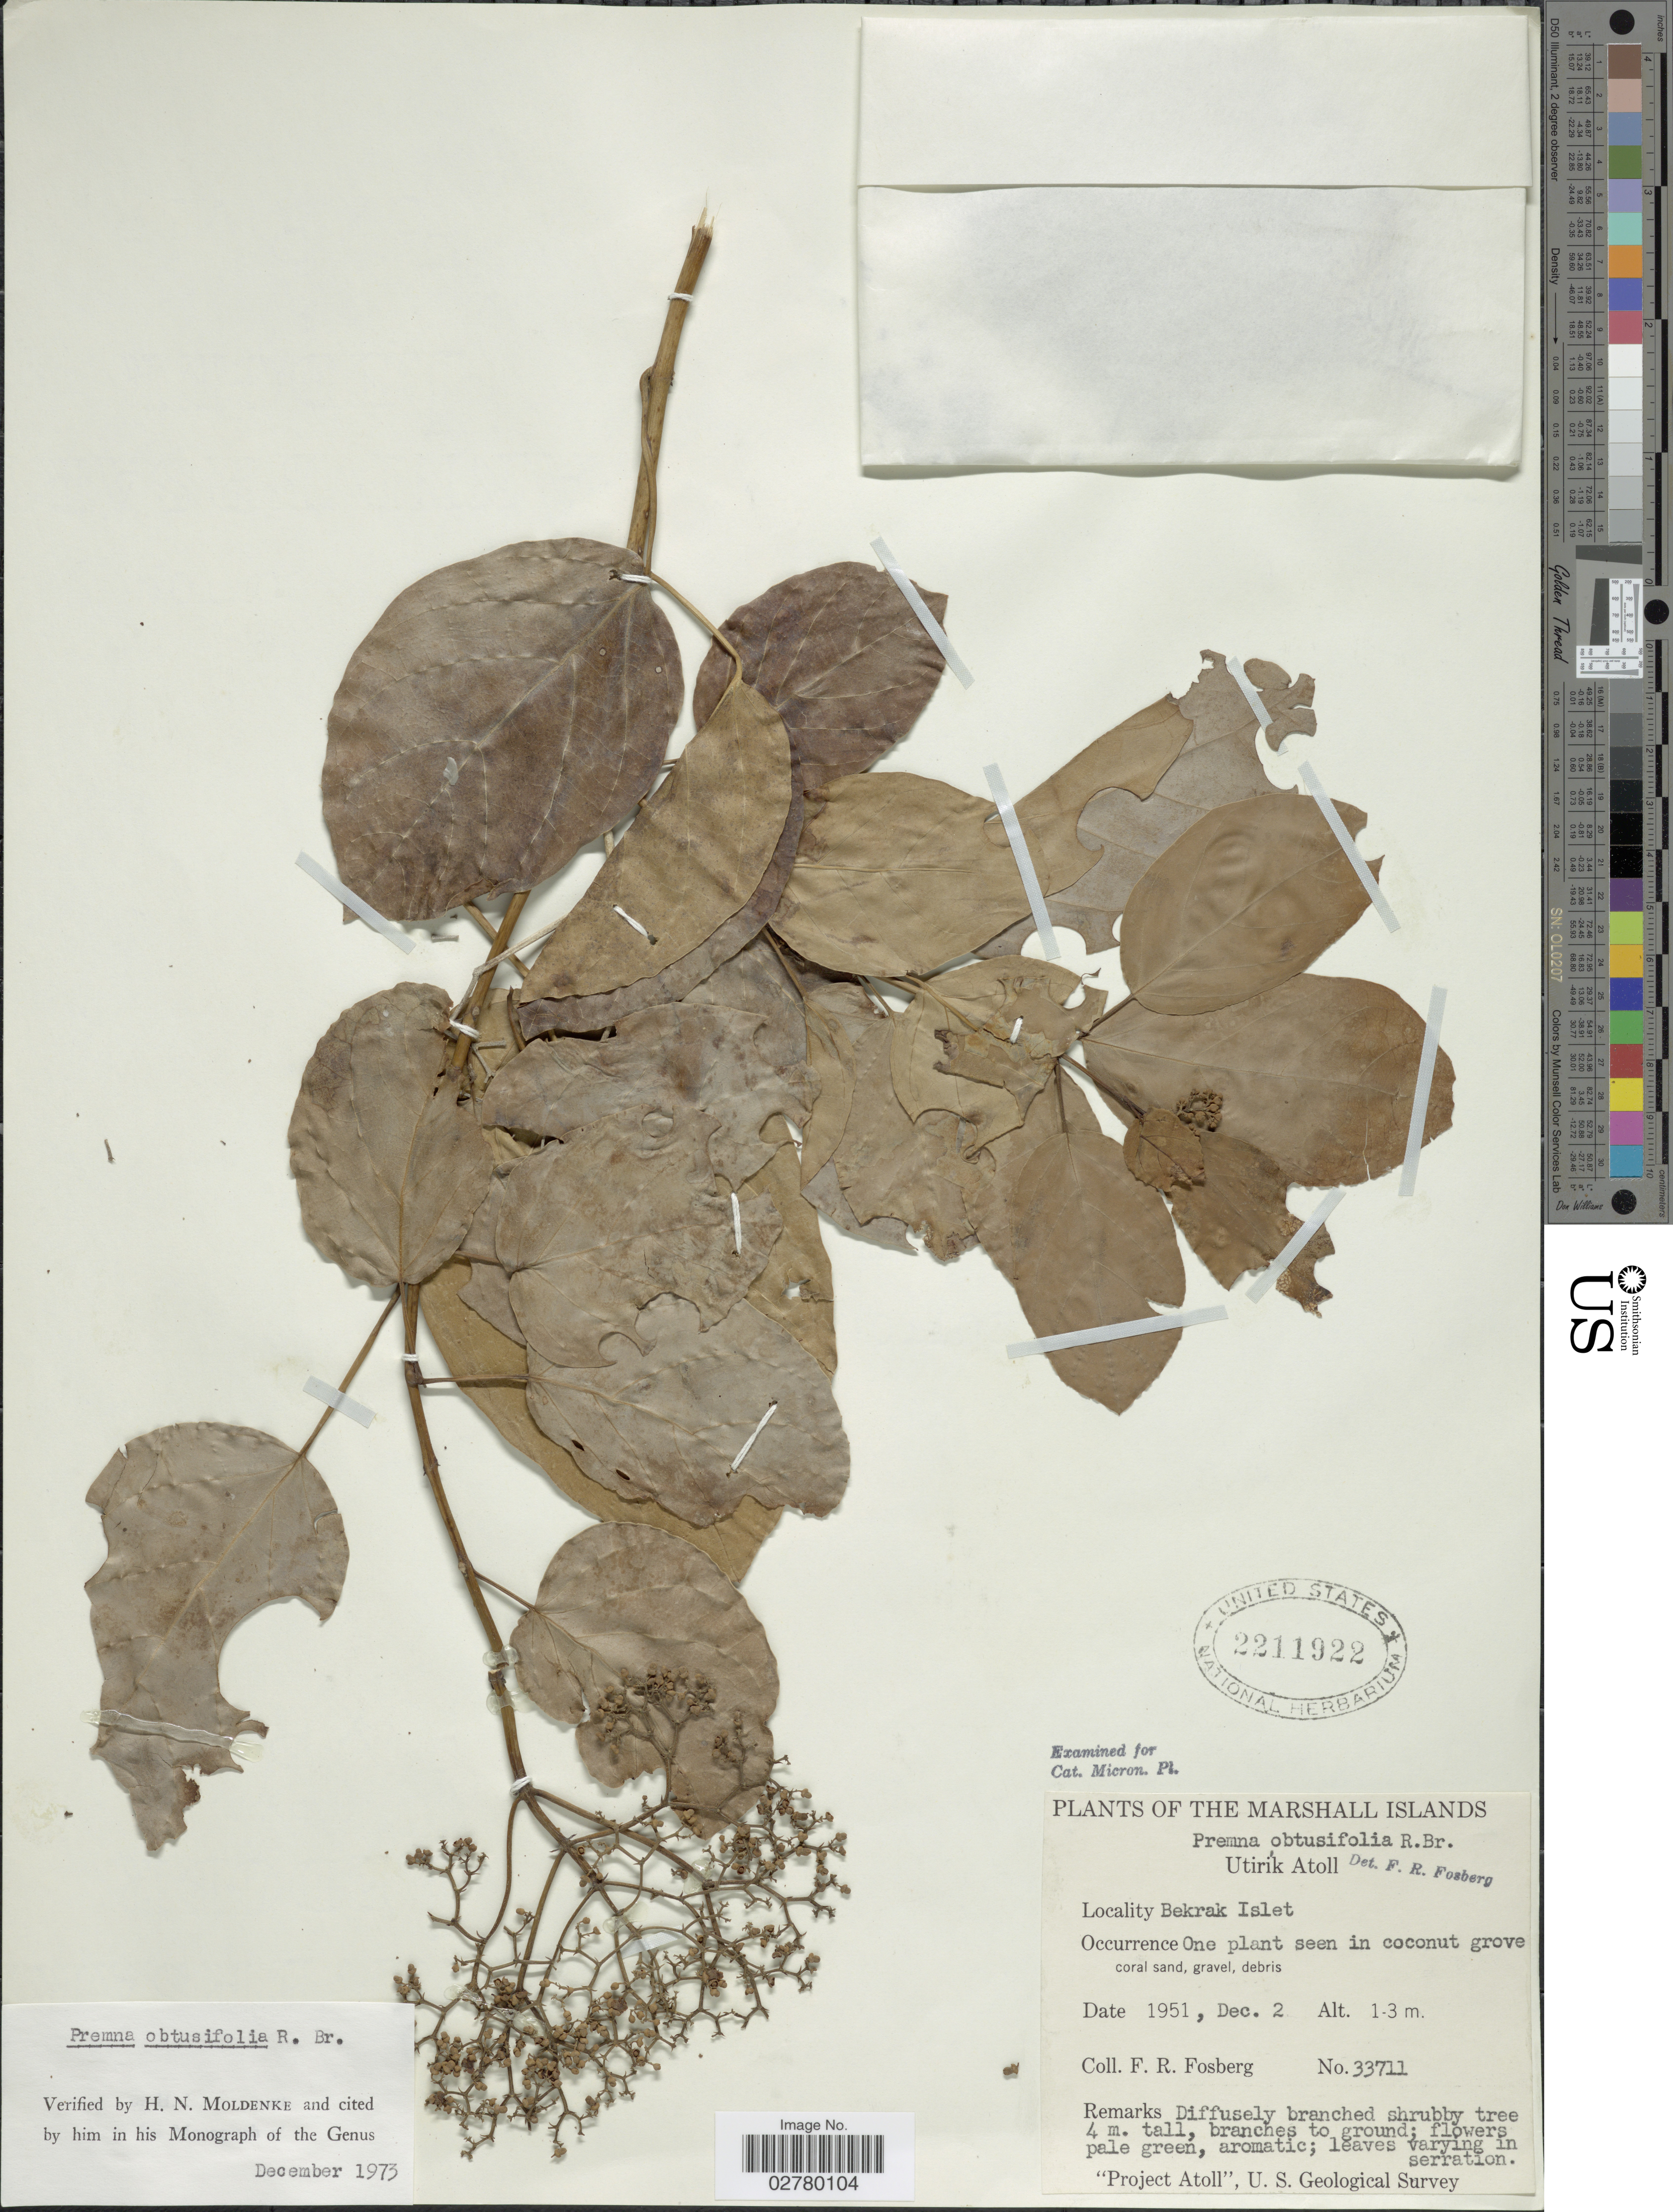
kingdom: Plantae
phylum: Tracheophyta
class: Magnoliopsida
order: Lamiales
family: Lamiaceae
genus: Premna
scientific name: Premna obtusifolia var. gaudichaudii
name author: (Schauer) Moldenke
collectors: F. R. Fosberg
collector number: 33711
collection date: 1951-12-02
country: Marshall Islands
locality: Utirik Atoll, Bekrak Islet.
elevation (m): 1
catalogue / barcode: US 2211922